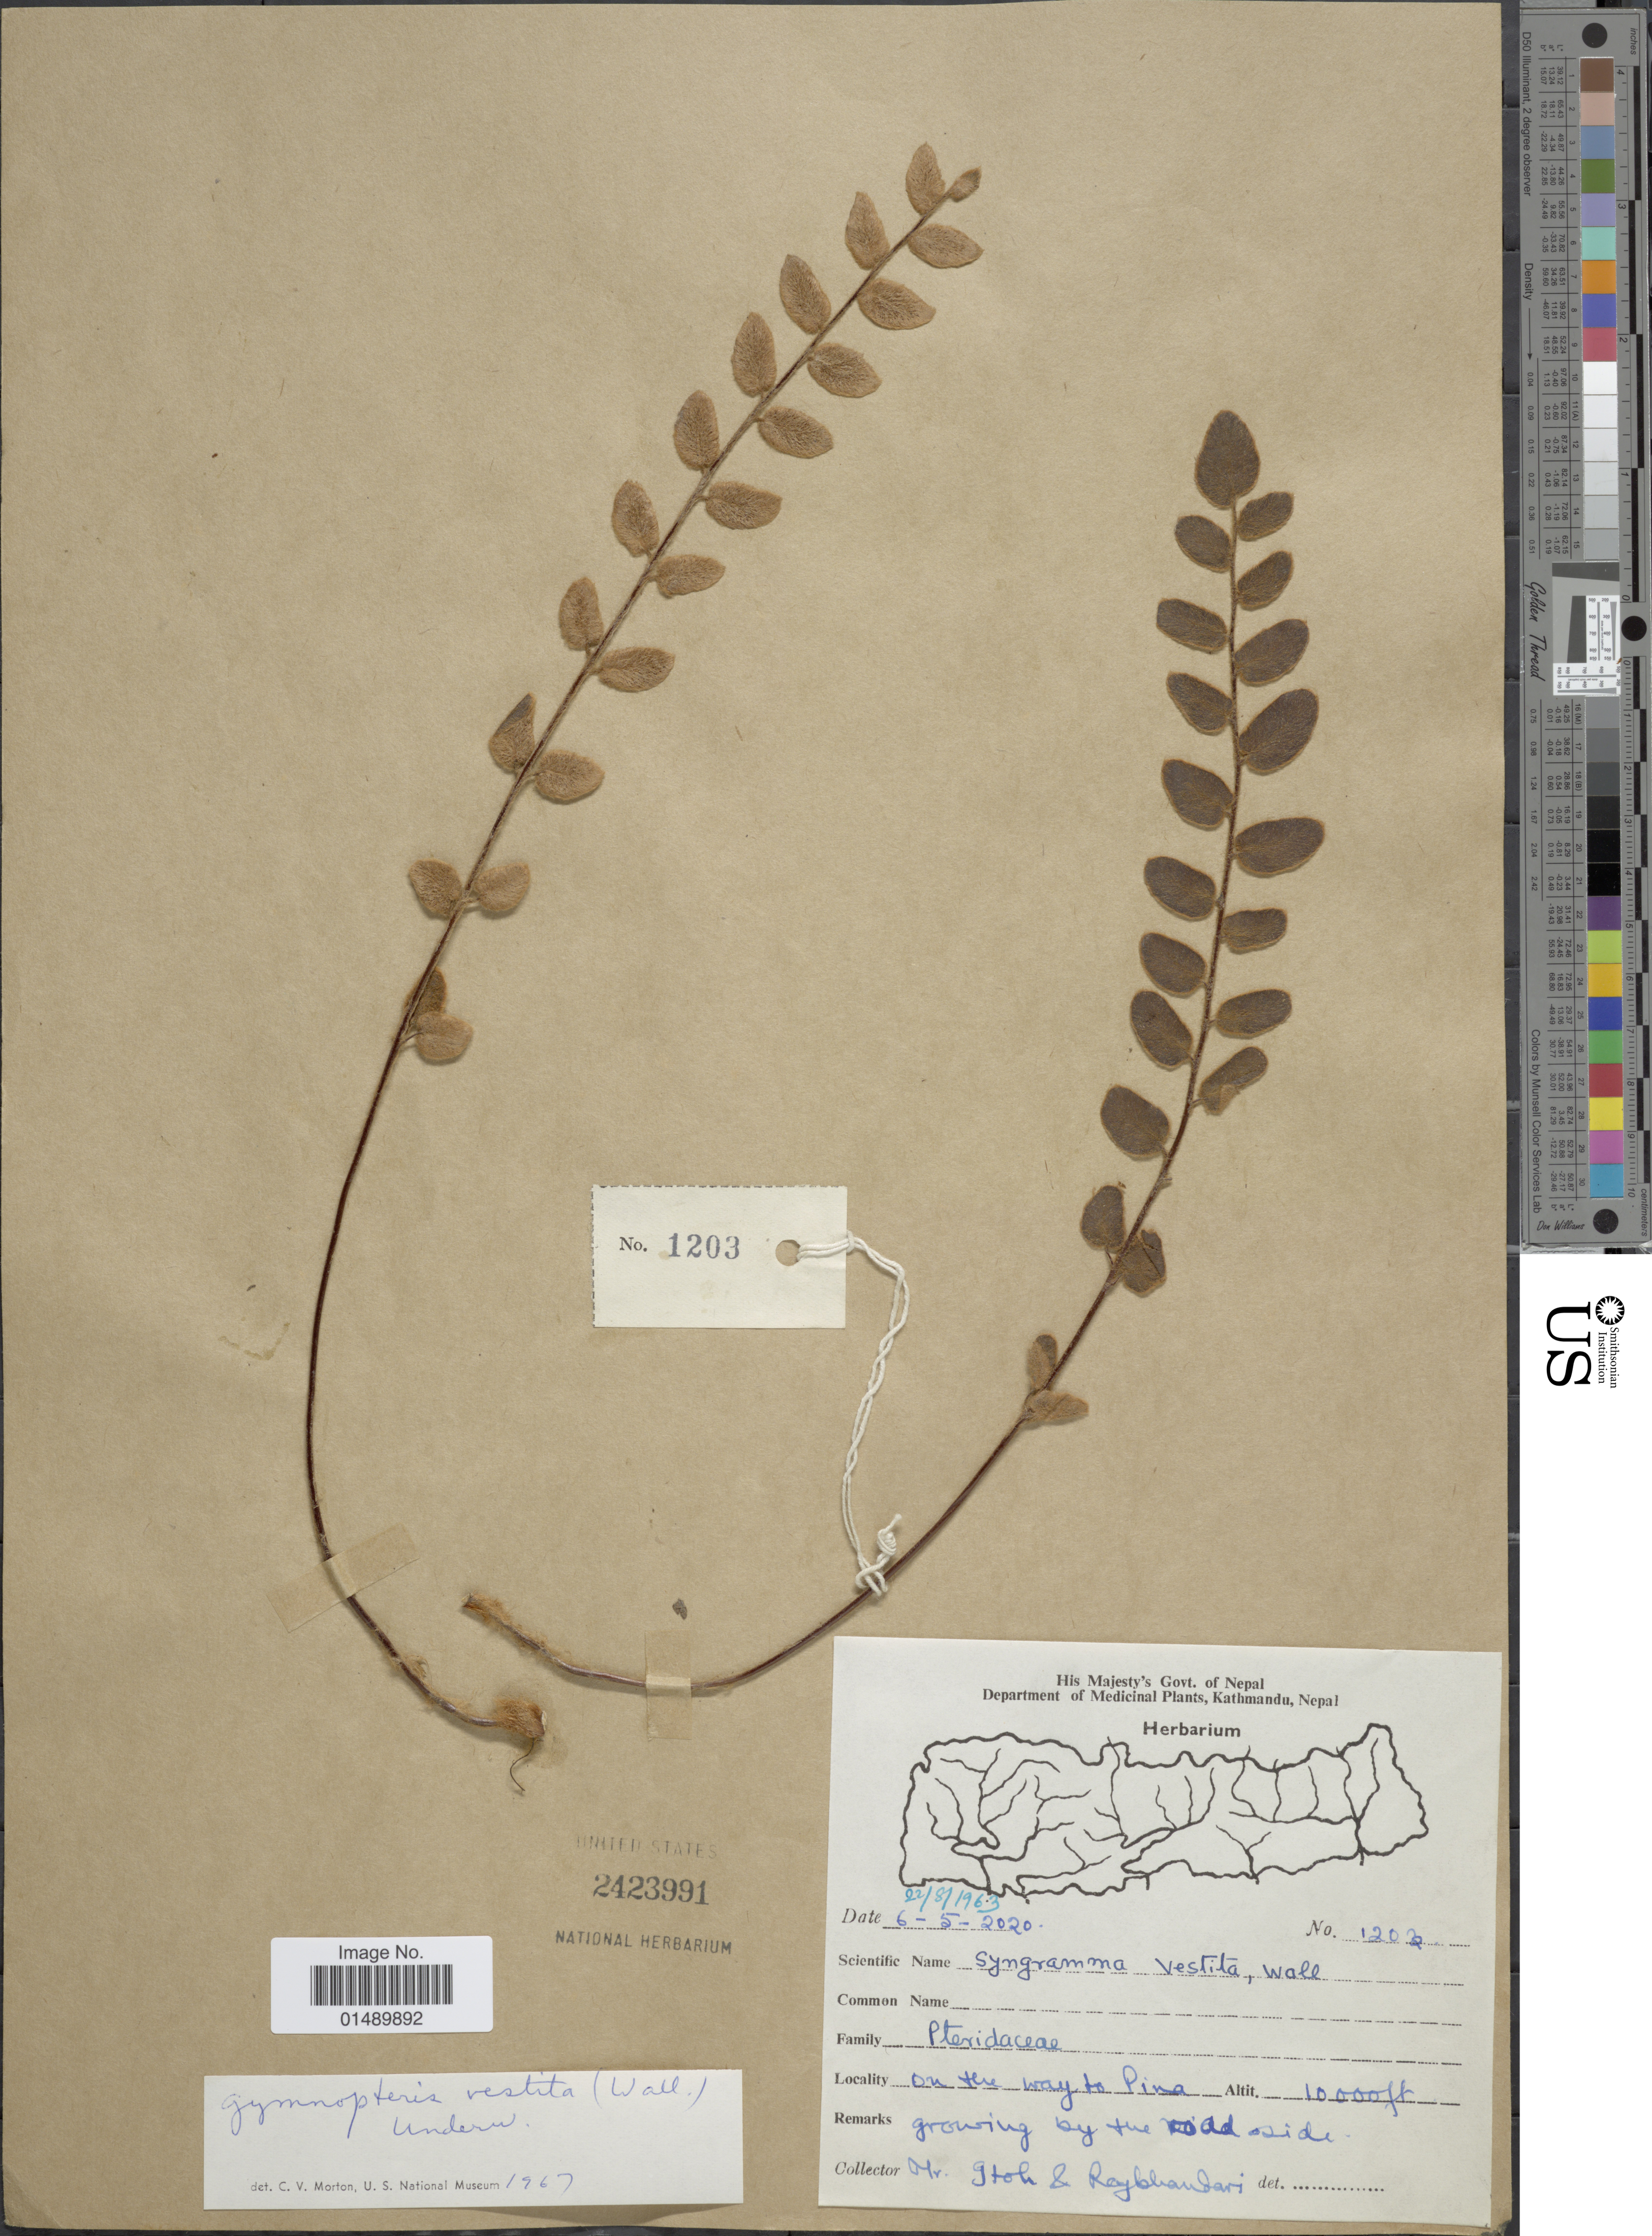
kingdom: Plantae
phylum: Tracheophyta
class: Polypodiopsida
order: Polypodiales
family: Pteridaceae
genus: Paragymnopteris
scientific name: Paragymnopteris vestita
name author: (Wall. ex C. Presl) K.H. Shing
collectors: -. Itoh & I. Rajbhandari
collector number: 1203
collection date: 1963-08-22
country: Nepal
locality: Nepal, on the way to Pina.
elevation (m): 3048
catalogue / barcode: US 2423991